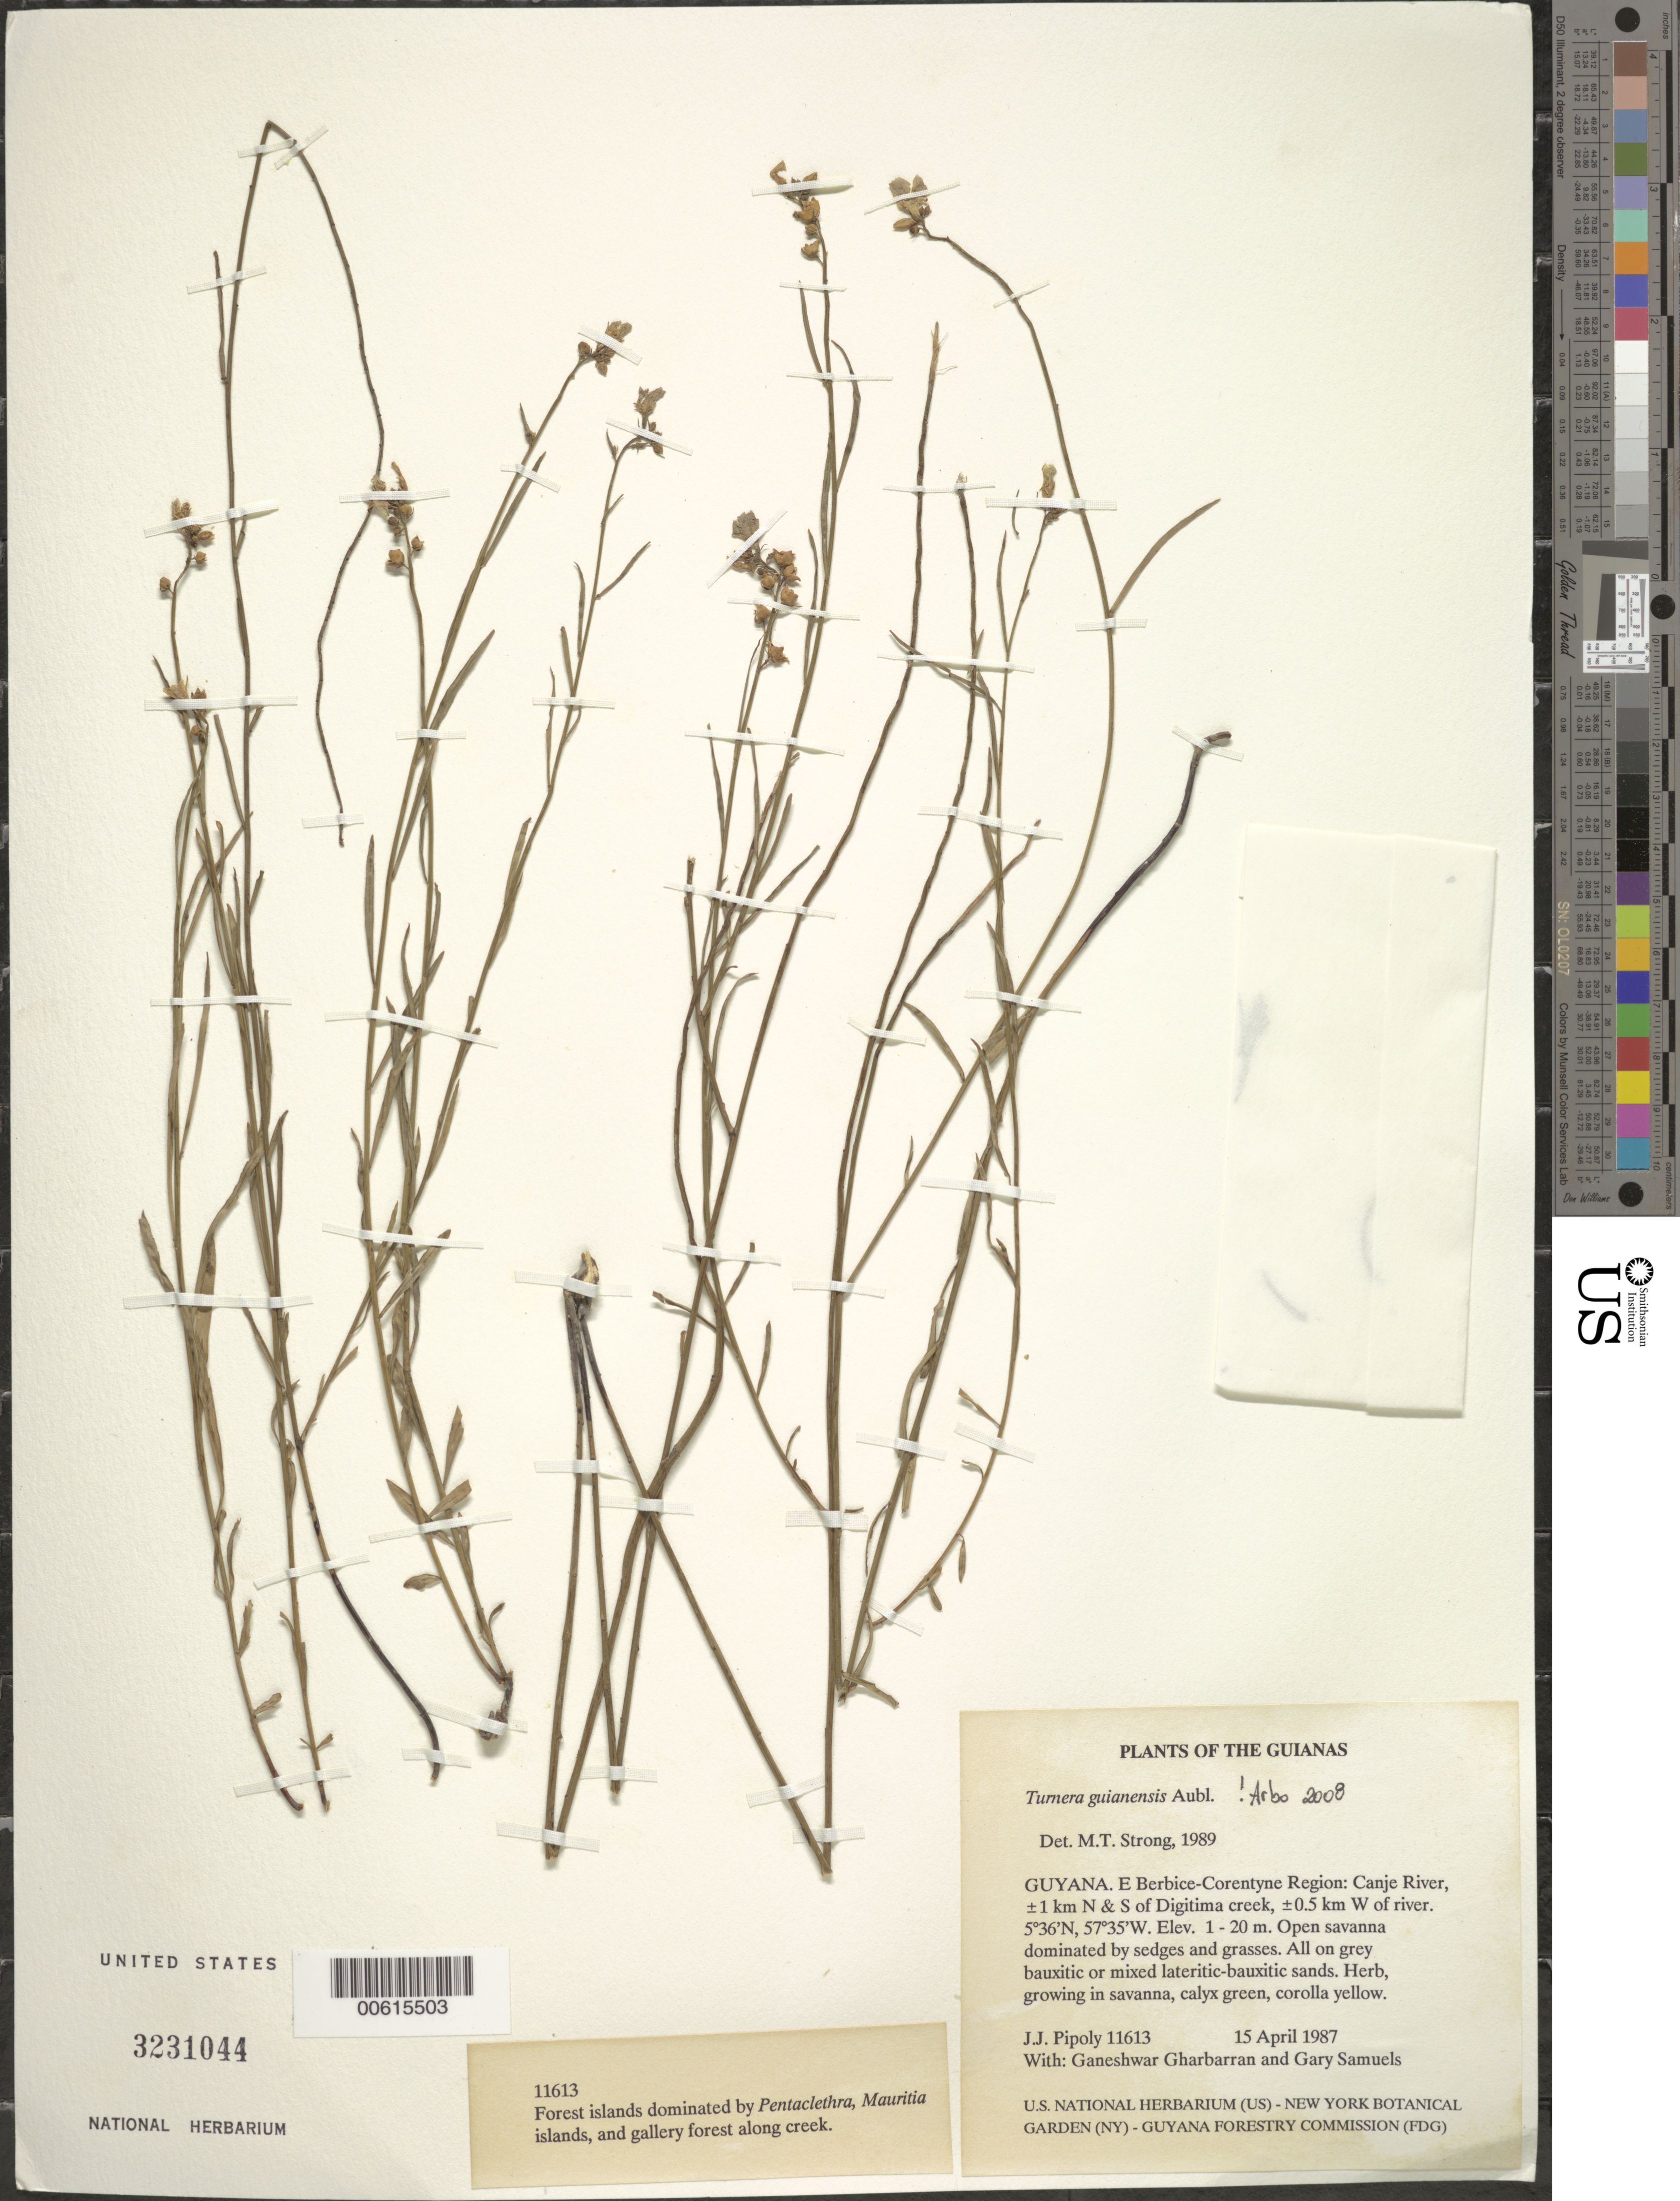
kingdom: Plantae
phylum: Tracheophyta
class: Magnoliopsida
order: Malpighiales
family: Turneraceae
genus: Turnera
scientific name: Turnera guianensis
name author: Aubl.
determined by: Arbo, M. M.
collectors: J. J. Pipoly, G. Gharbarran & G. Samuels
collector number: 11613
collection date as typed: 15 April 1987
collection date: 1987-04-15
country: Guyana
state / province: E. Berbice-Corentyne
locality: Canje River, ±1 km N & S of Digitima creek, ±0.5 km W of river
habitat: Open savanna dominated by sedges and grasses. All on grey bauxitic or mixed lateritic-bauxitic sands. Forest islands dominated by Pentaclethra, Mauritia islands, and gallery forest along creek.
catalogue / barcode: US 3231044